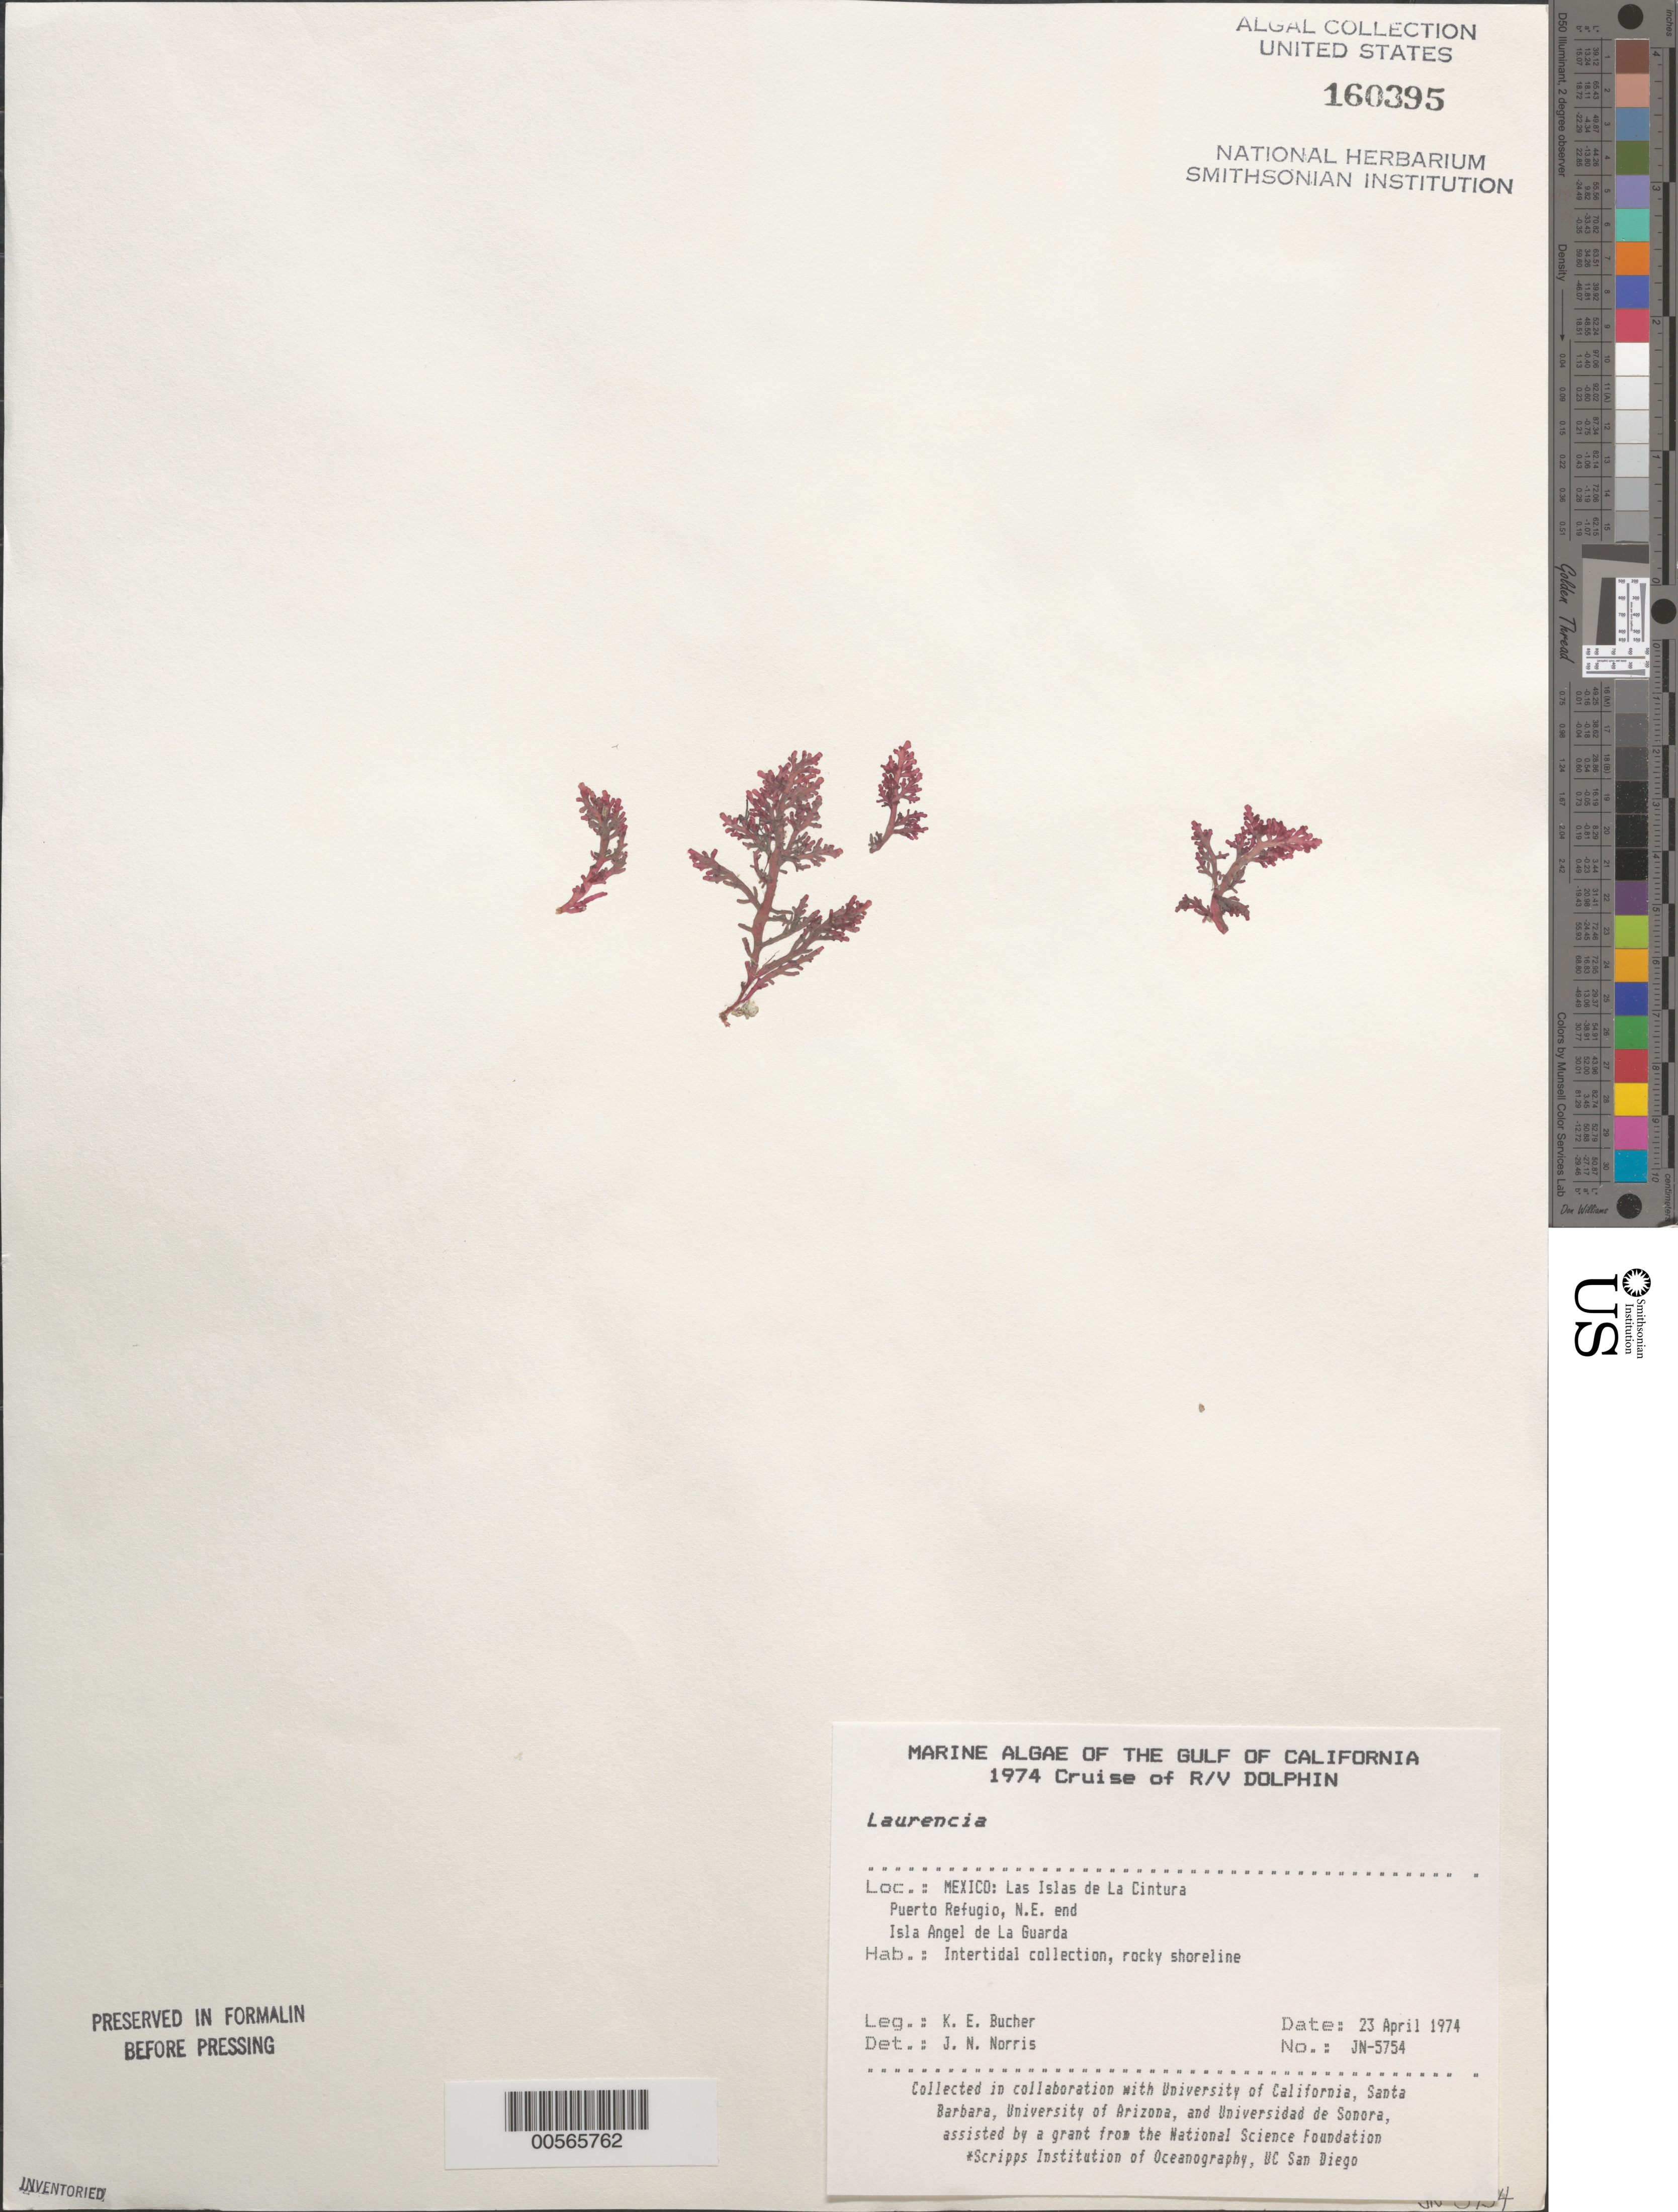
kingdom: Plantae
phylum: Rhodophyta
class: Florideophyceae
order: Ceramiales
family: Rhodomelaceae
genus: Laurencia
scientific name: Laurencia sp.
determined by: Norris, James N.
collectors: K. E. Bucher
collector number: JN-5754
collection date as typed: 23 Apr 1974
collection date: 1974-04-23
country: Mexico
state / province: Baja California Norte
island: Isla Angel de la Guarda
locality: Puerto Refugio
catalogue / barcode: US 160395